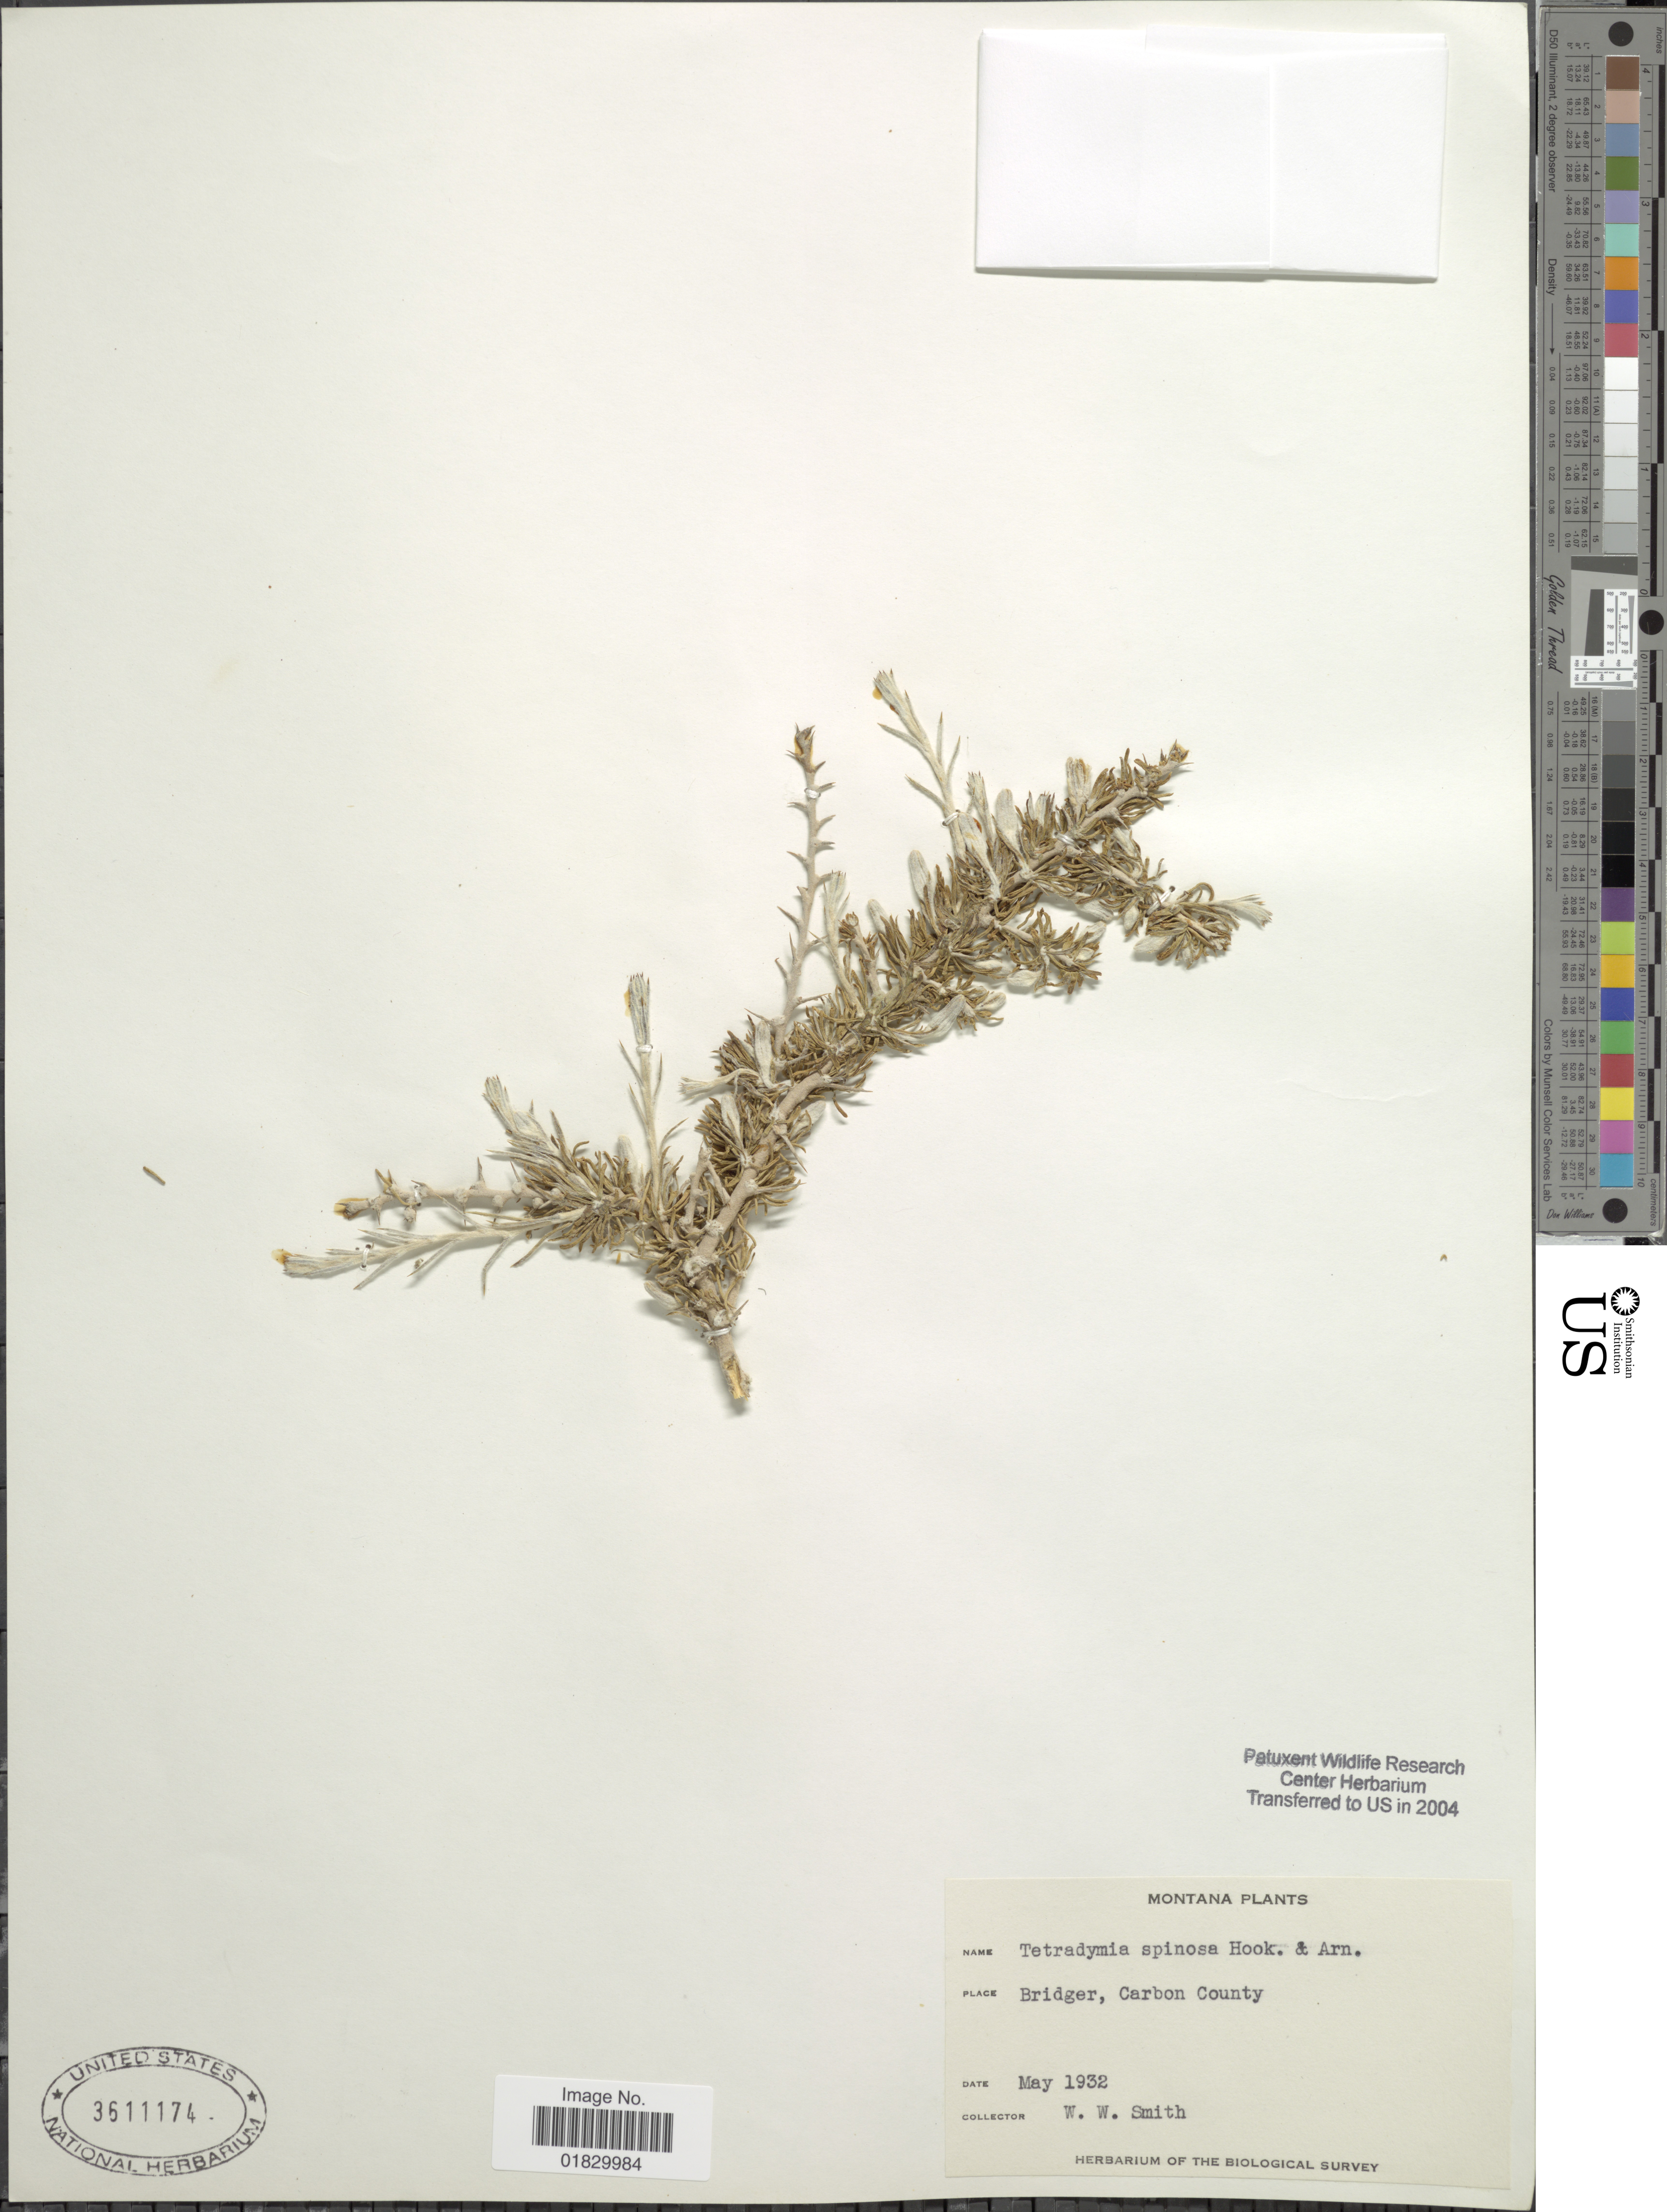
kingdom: Plantae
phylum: Tracheophyta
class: Magnoliopsida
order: Asterales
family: Asteraceae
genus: Tetradymia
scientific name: Tetradymia spinosa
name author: Hook. & Arn.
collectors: W. W. Smith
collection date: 1932-05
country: United States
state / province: Montana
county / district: Carbon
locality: Bridger, Carbon County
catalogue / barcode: US 3611174